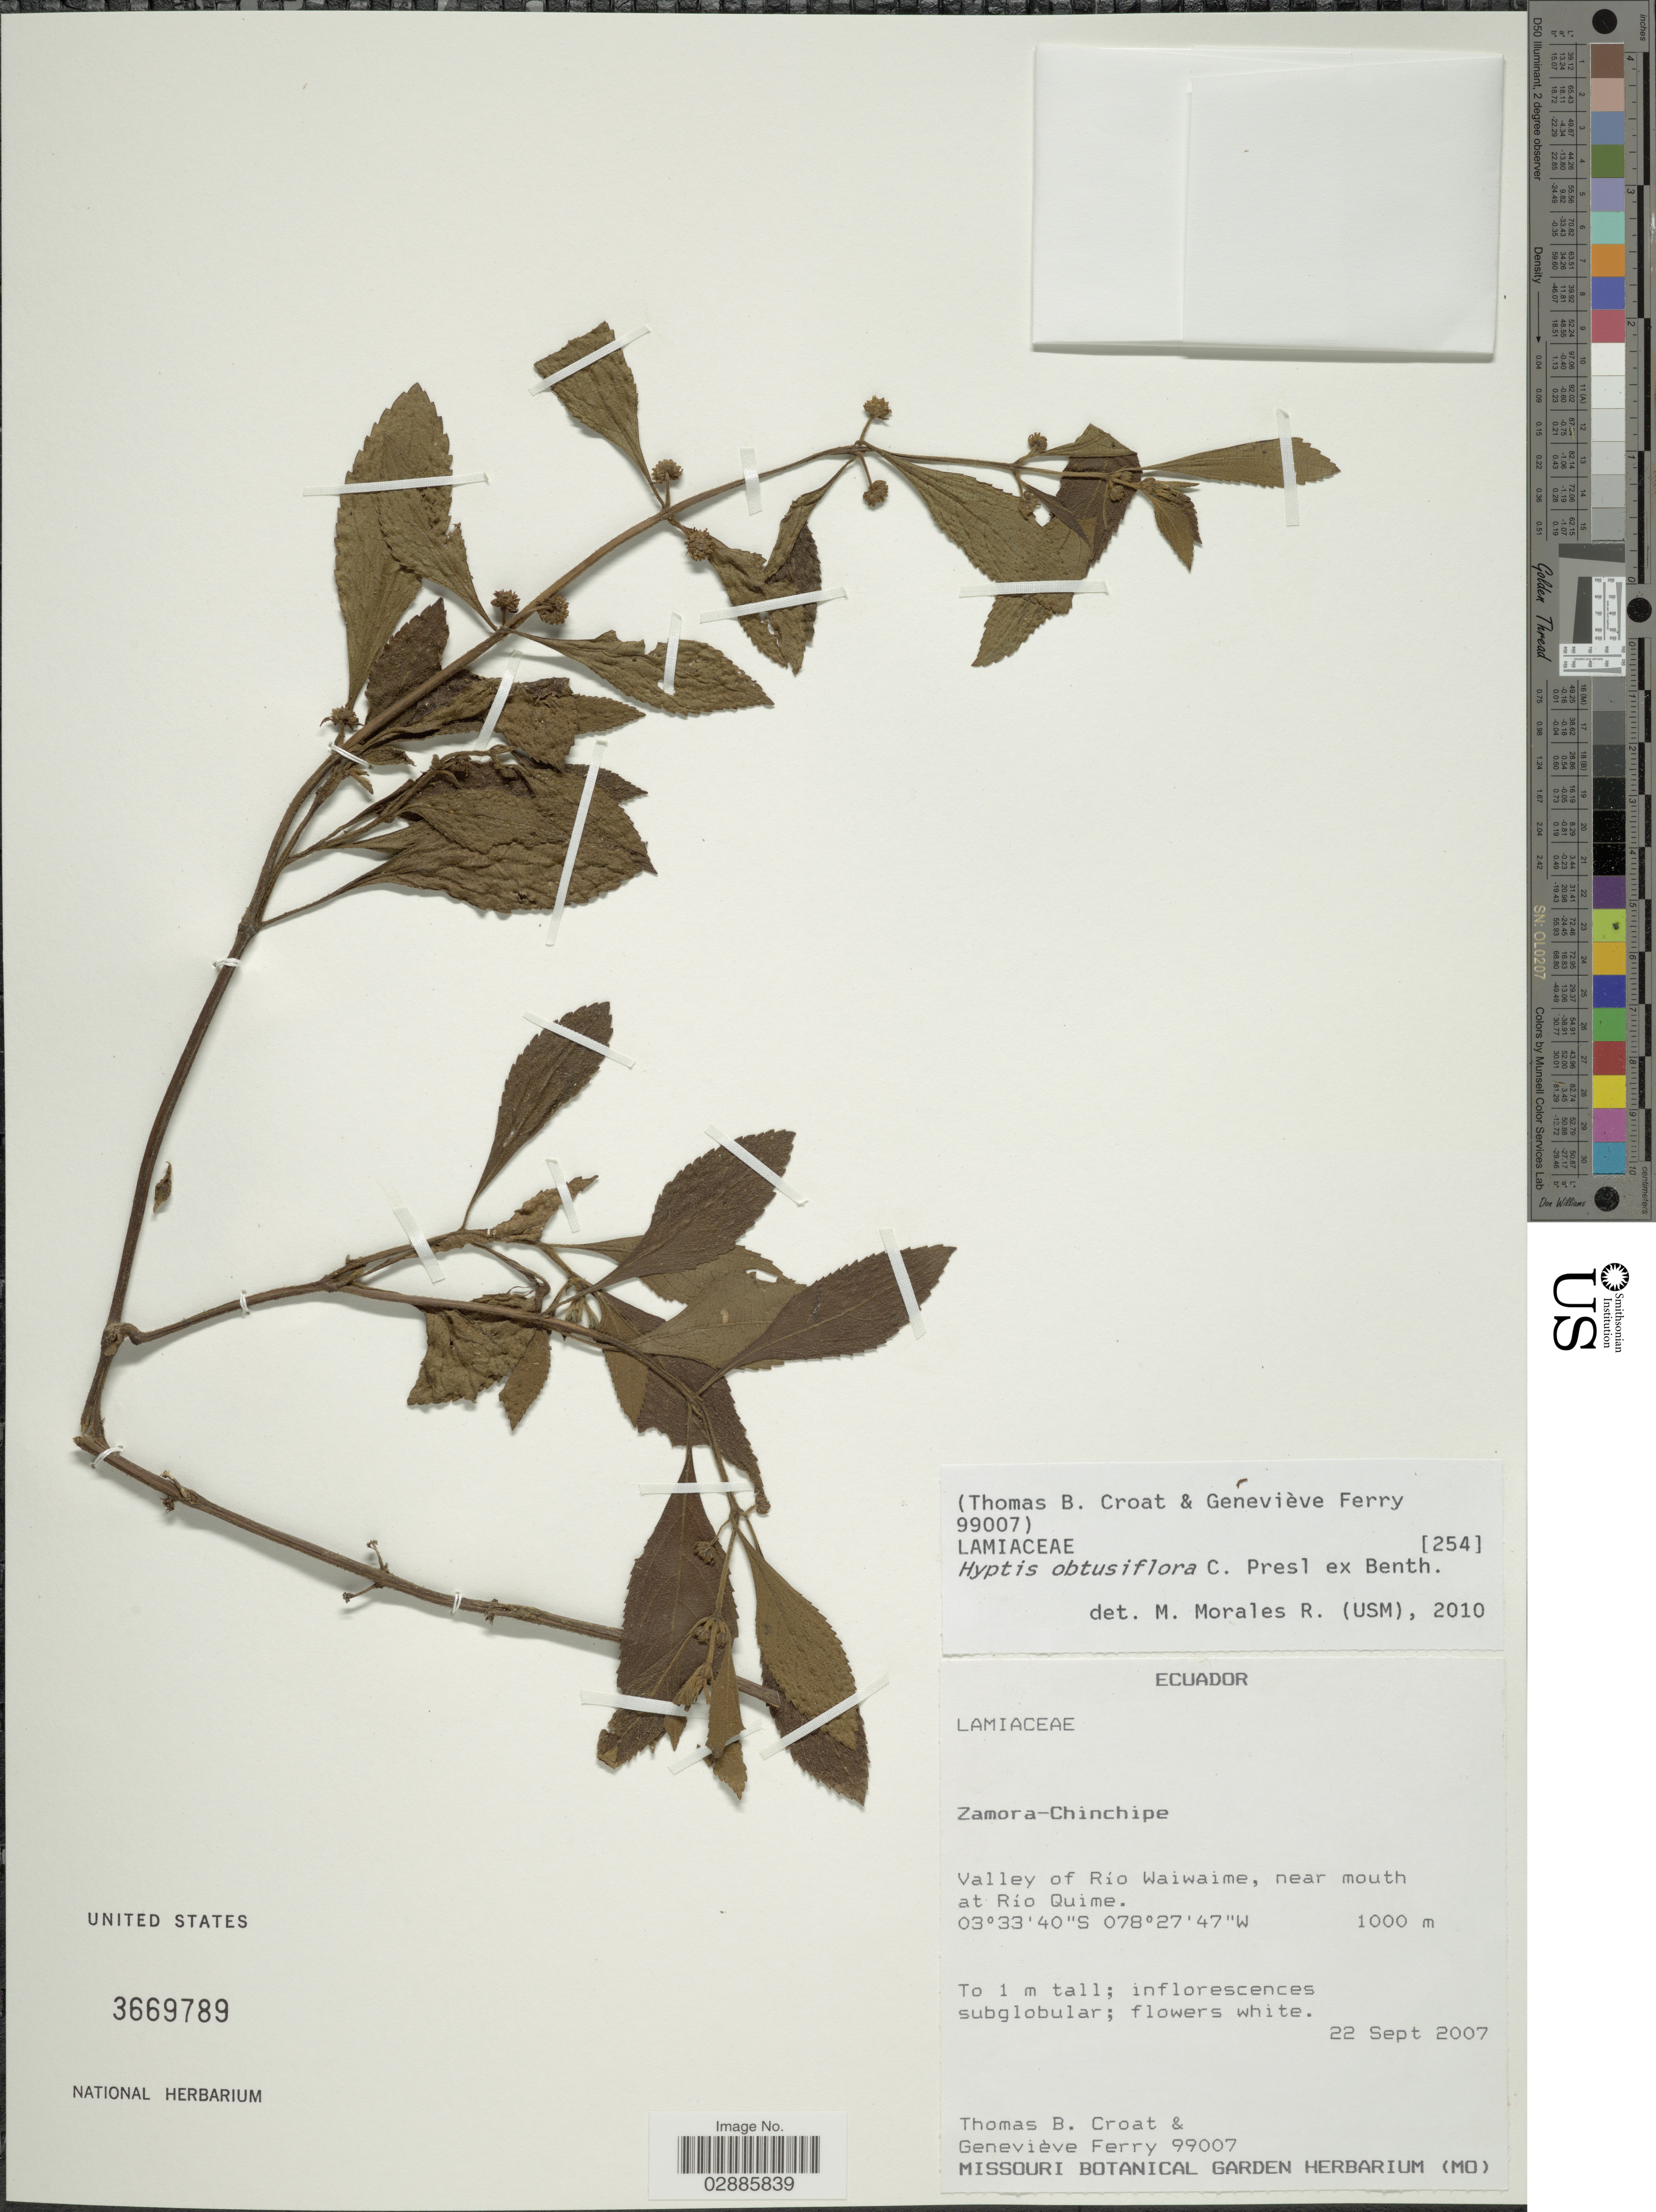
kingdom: Plantae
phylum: Tracheophyta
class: Magnoliopsida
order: Lamiales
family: Lamiaceae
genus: Hyptis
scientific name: Hyptis obtusiflora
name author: C. Presl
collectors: T. B. Croat & G. Ferry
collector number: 99007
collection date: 2007-09-22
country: Ecuador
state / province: Zamora-Chinchipe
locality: Valley of Río Waiwaime, near mouth at Río Quime.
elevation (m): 1000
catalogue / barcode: US 3669789